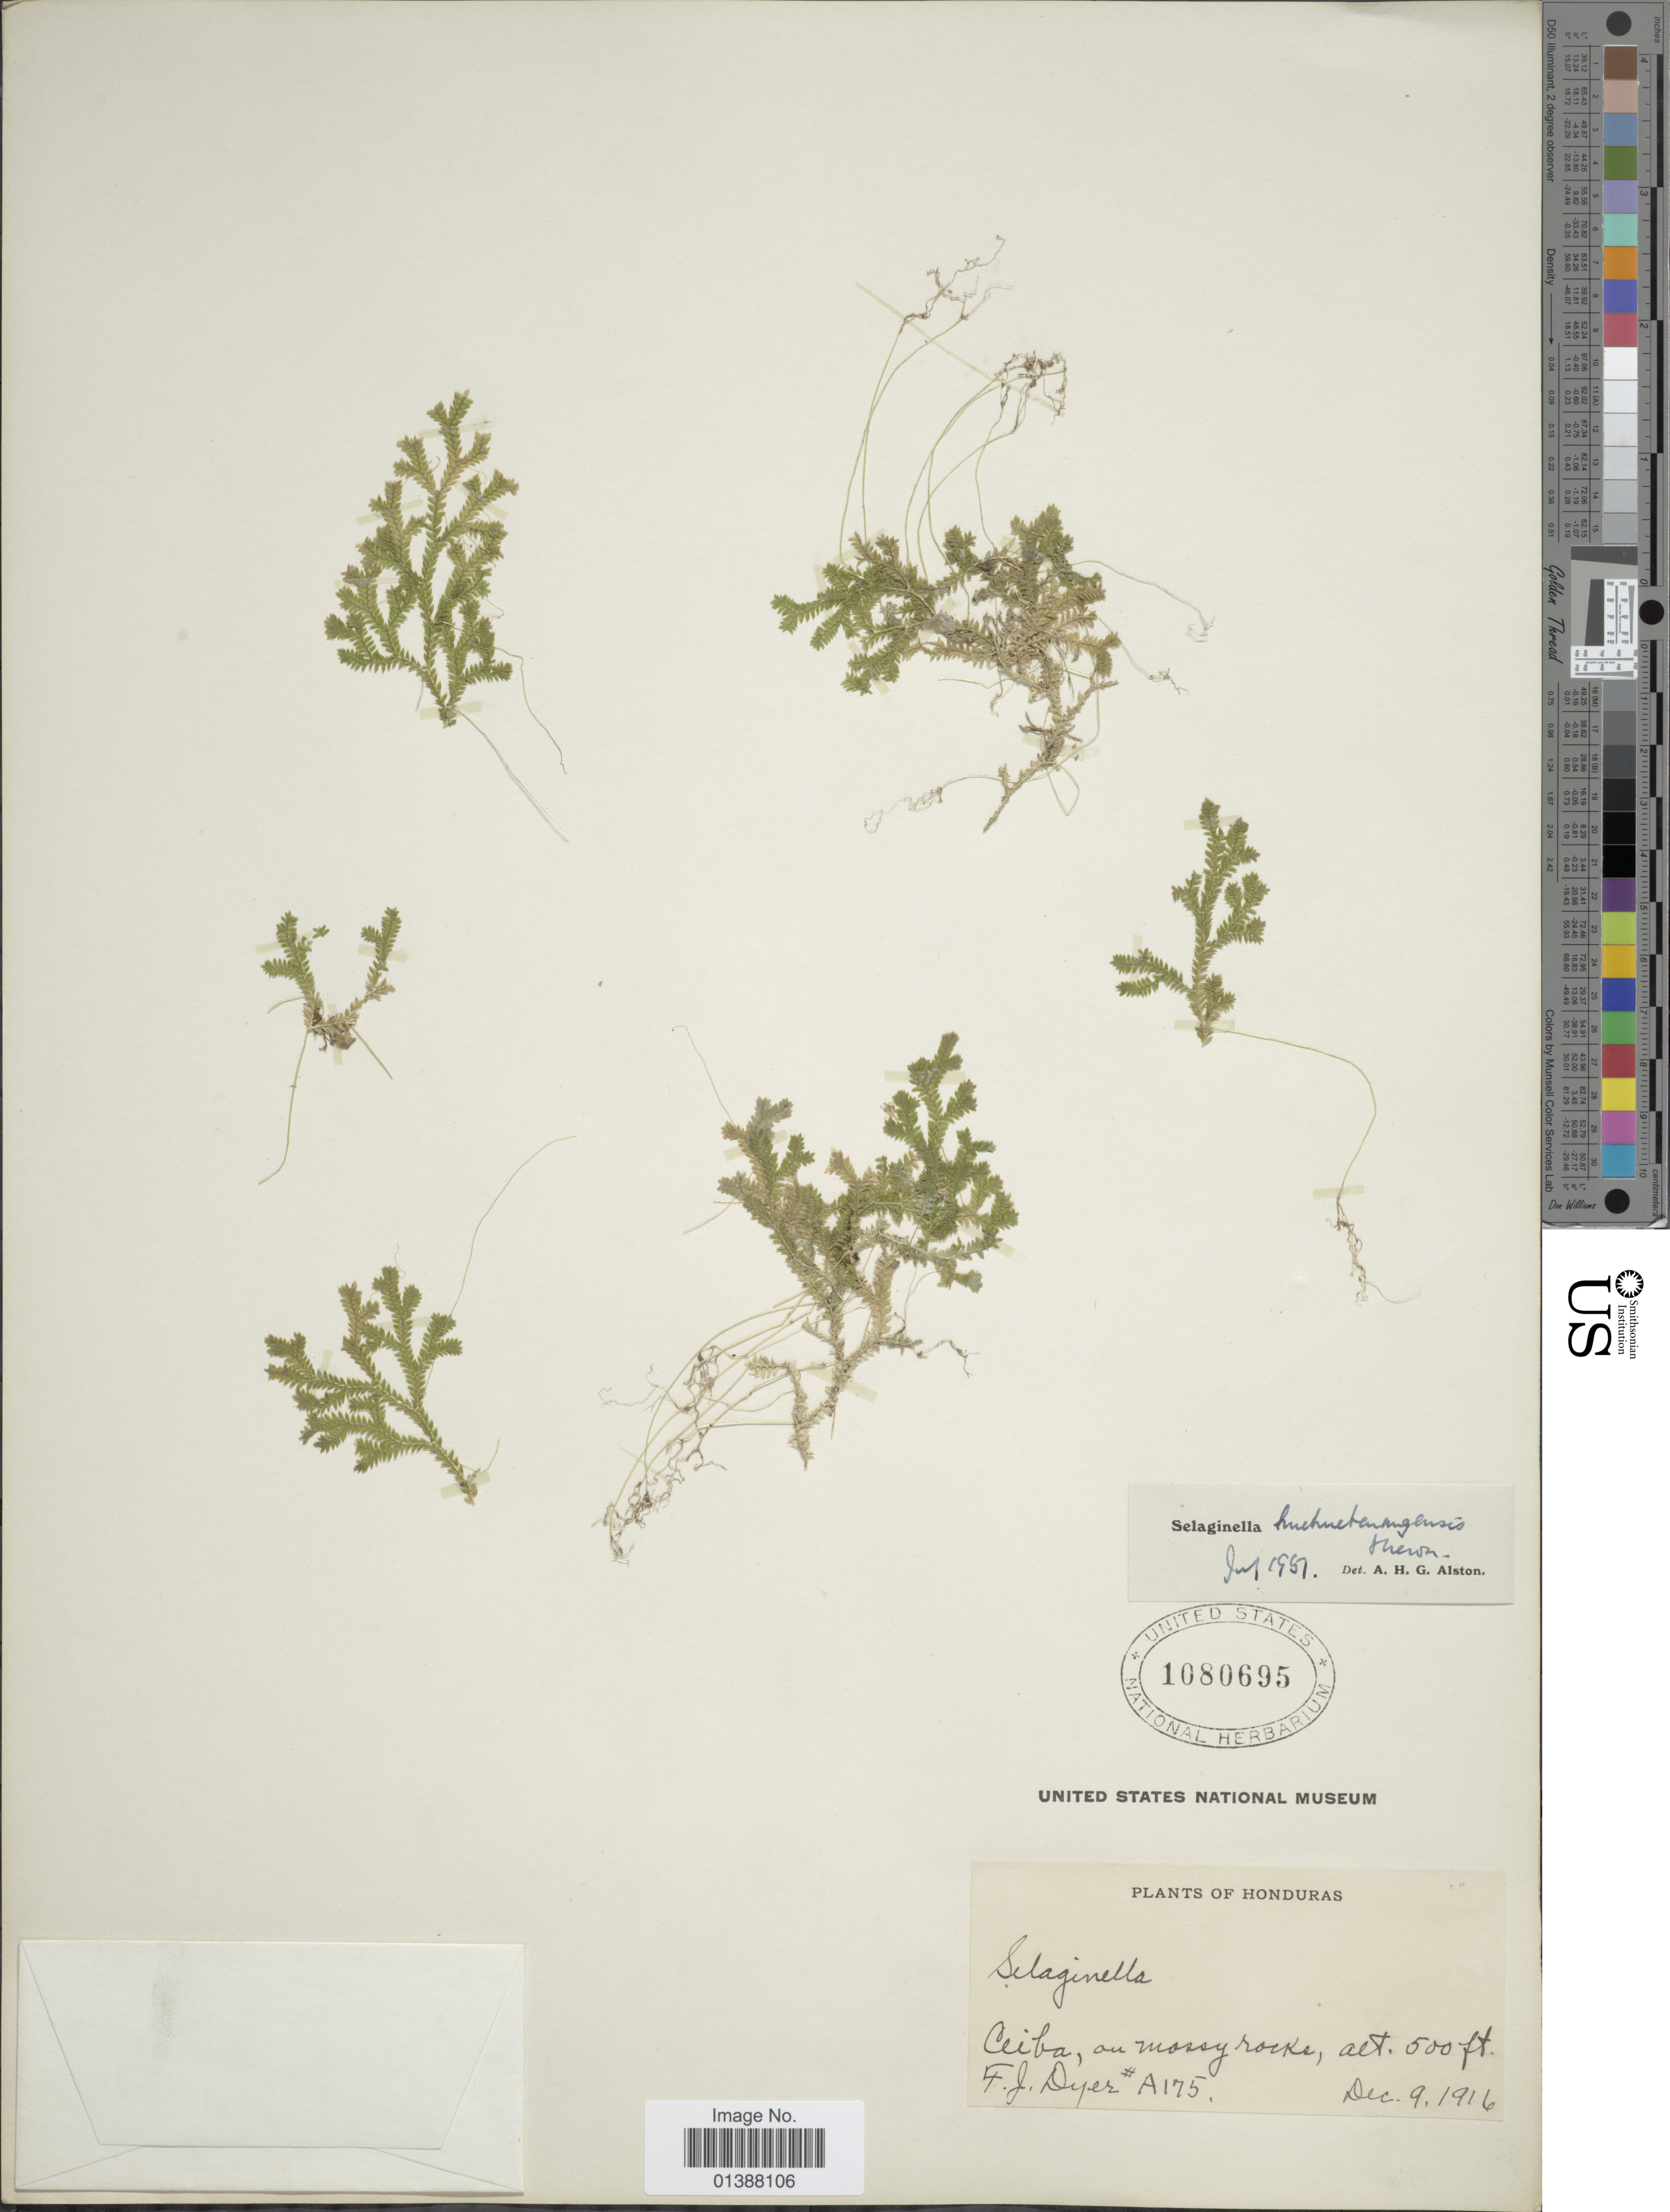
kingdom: Plantae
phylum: Tracheophyta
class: Lycopodiopsida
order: Selaginellales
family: Selaginellaceae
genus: Selaginella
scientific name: Selaginella huehuetenangensis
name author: Hieron.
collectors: F. J. Dyer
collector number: A 175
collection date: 1916-12-09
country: Honduras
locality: Ceiba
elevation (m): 152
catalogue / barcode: US 1080695